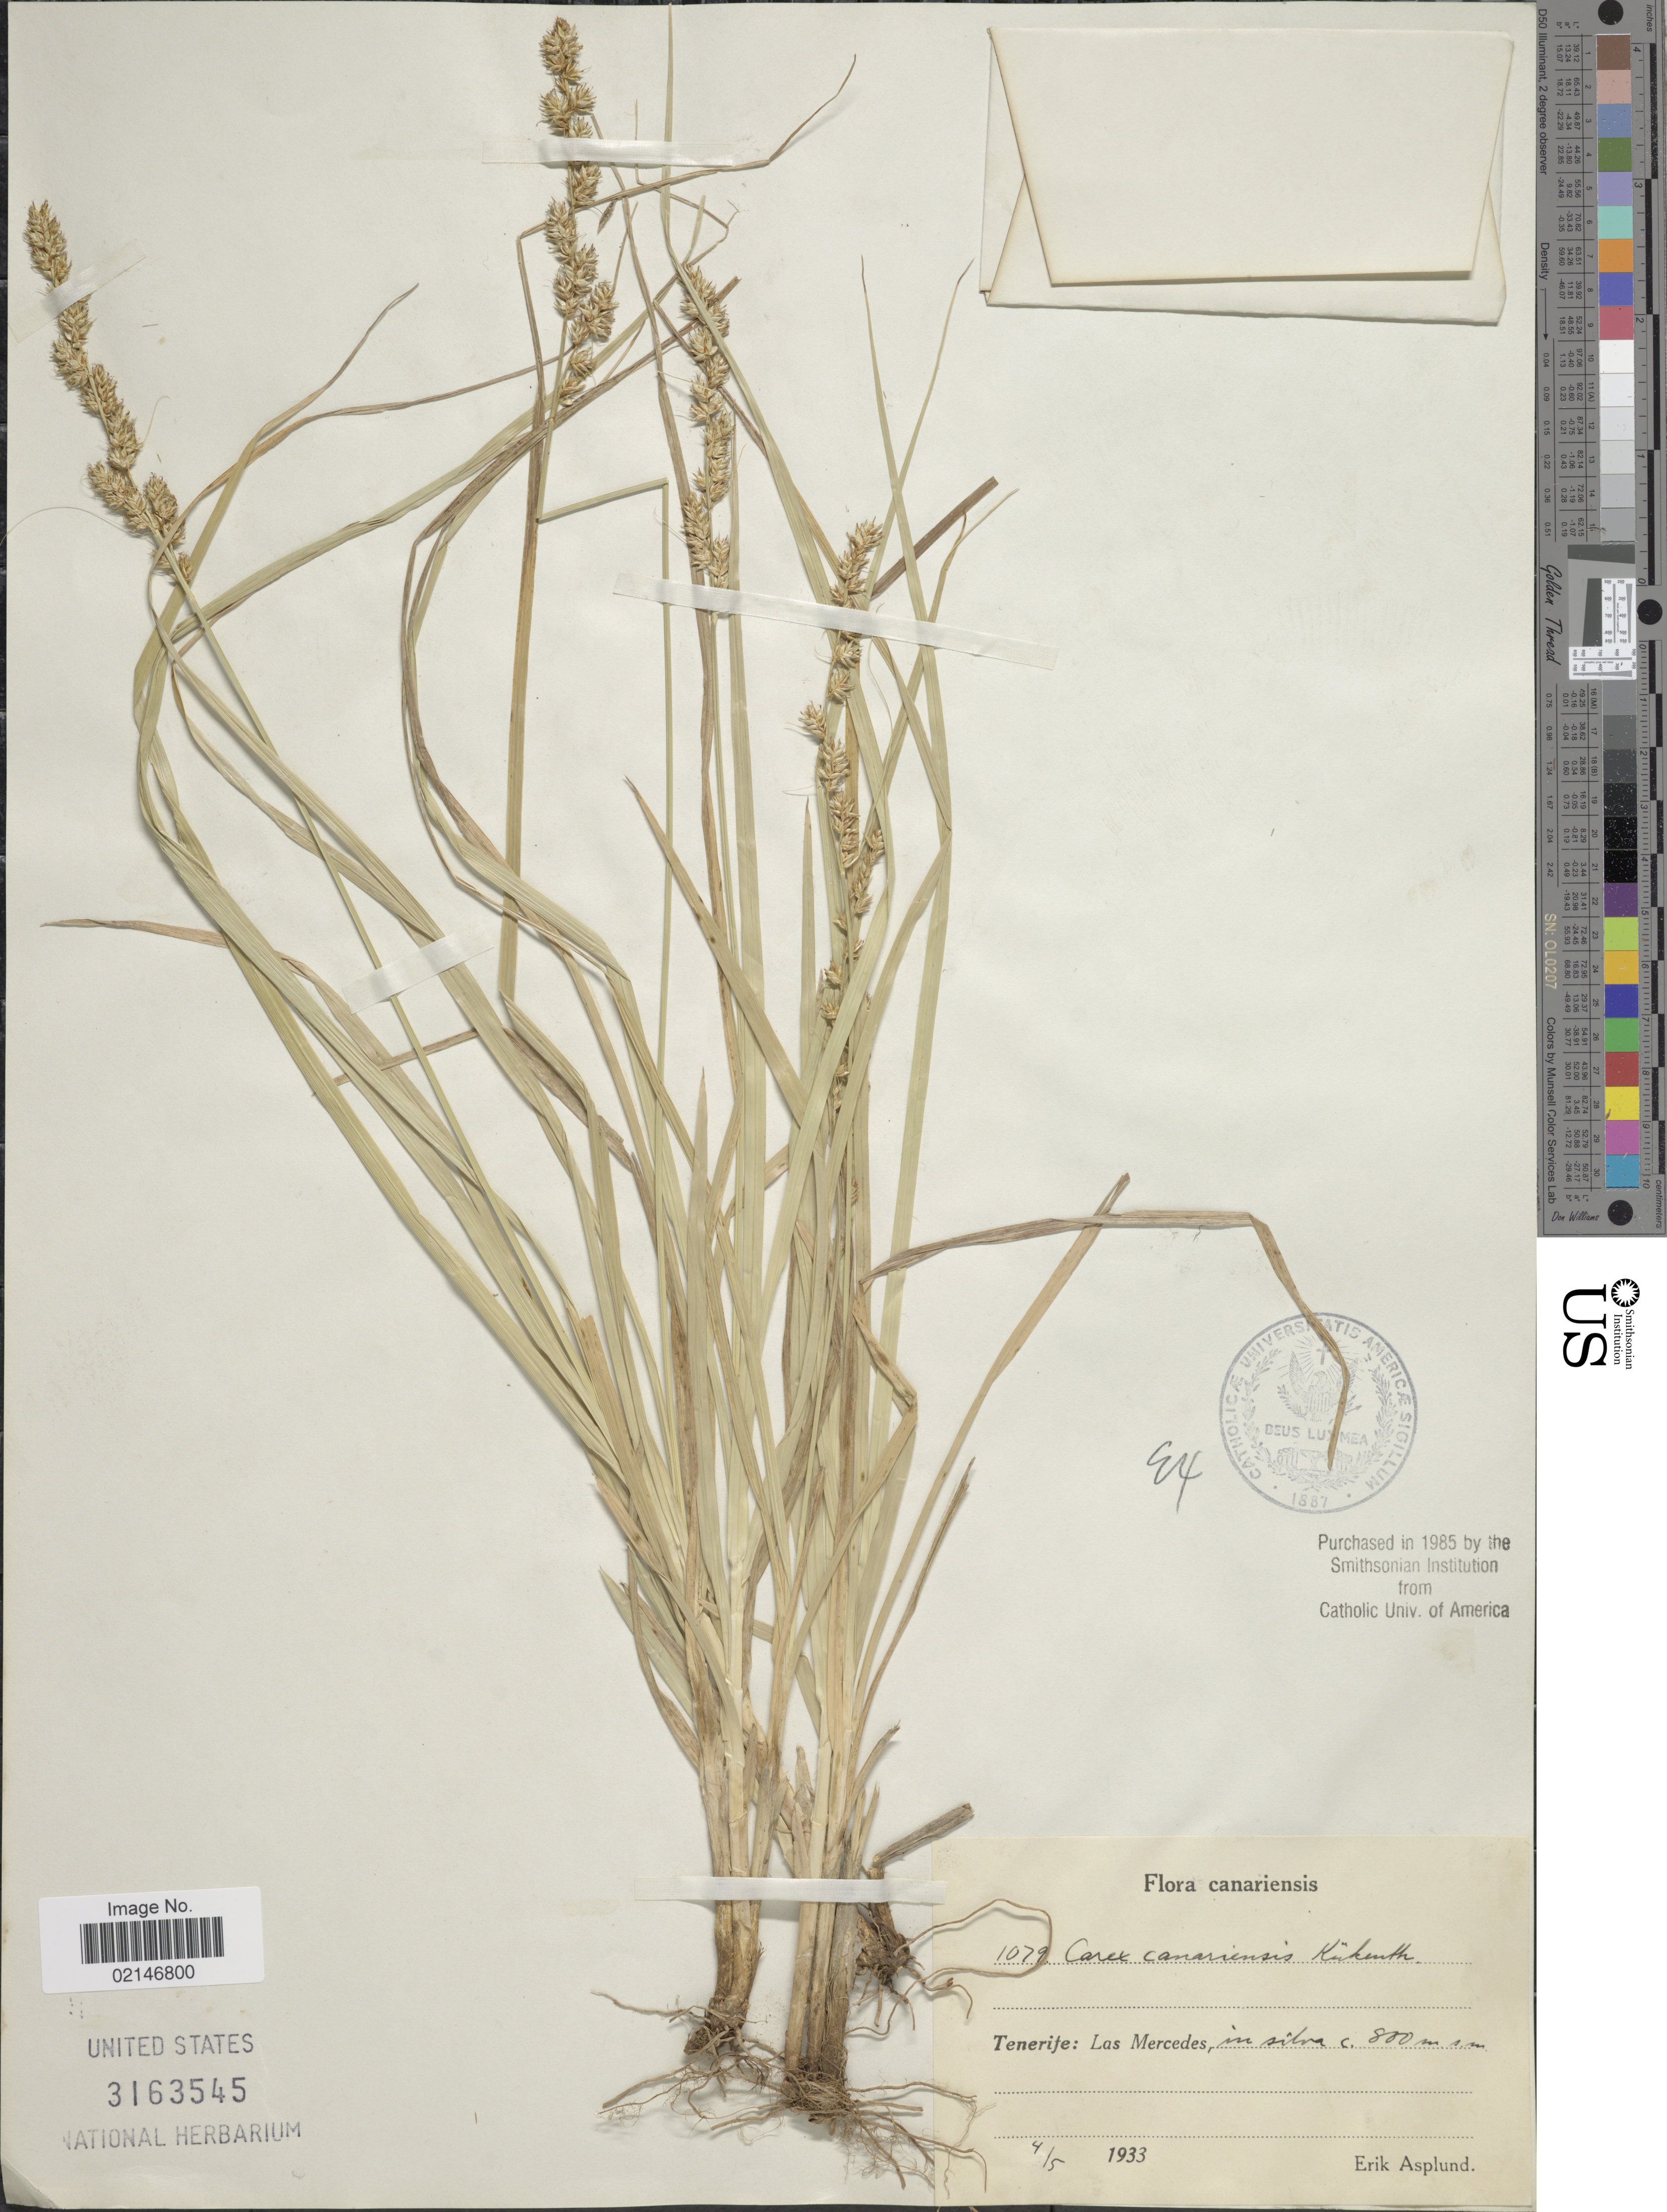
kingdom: Plantae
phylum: Tracheophyta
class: Liliopsida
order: Poales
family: Cyperaceae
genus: Carex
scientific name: Carex canariensis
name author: Kük.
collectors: E. Asplund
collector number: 1079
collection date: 1933-05-04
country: Spain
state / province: Canarias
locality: Tenerife: Las Mercedes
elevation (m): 800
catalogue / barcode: US 3163545